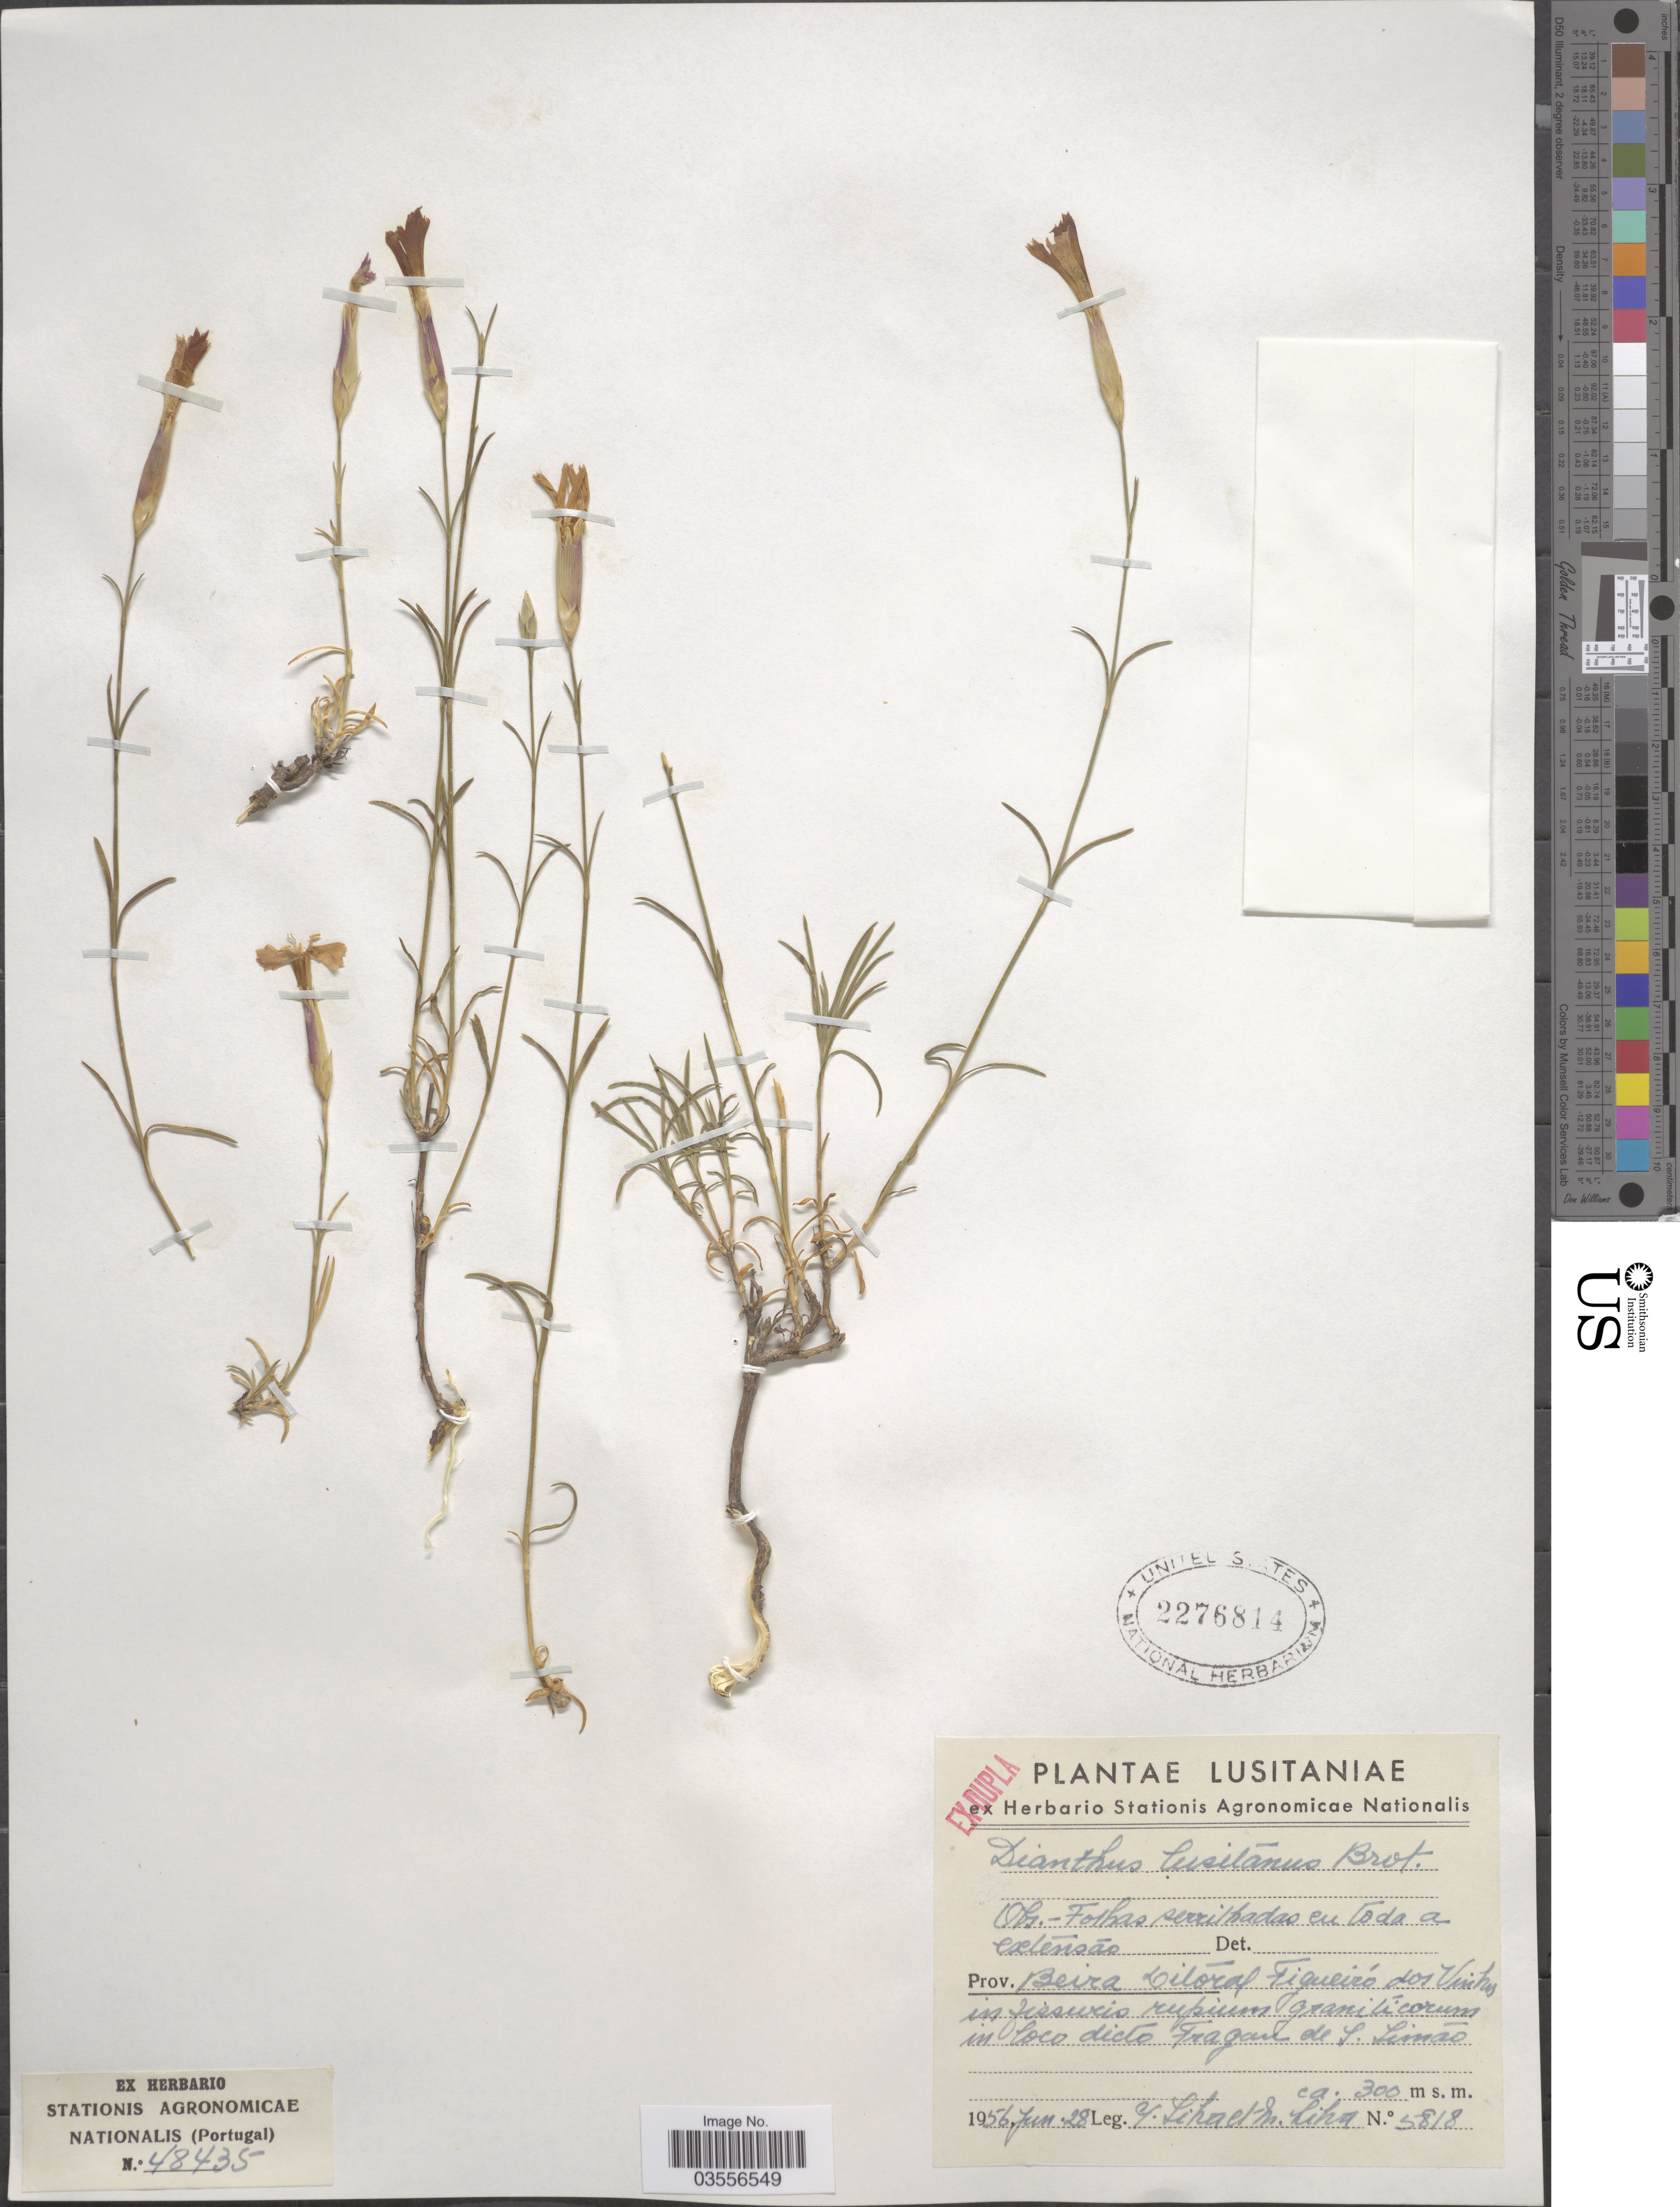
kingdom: Plantae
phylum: Tracheophyta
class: Magnoliopsida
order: Caryophyllales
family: Caryophyllaceae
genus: Dianthus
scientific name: Dianthus lusitanus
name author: Brot.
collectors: Y. Liha & M. Liha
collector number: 5818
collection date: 1956-06-28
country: Portugal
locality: Lusitaniae. Prov. Beira Litoral Figueiró dos Vinhos in fessurio rupium graniticorum [interpreted] in loco dicto Fragaul [interpreted] de S. Limáo [interpreted].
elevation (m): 300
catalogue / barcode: US 2276814